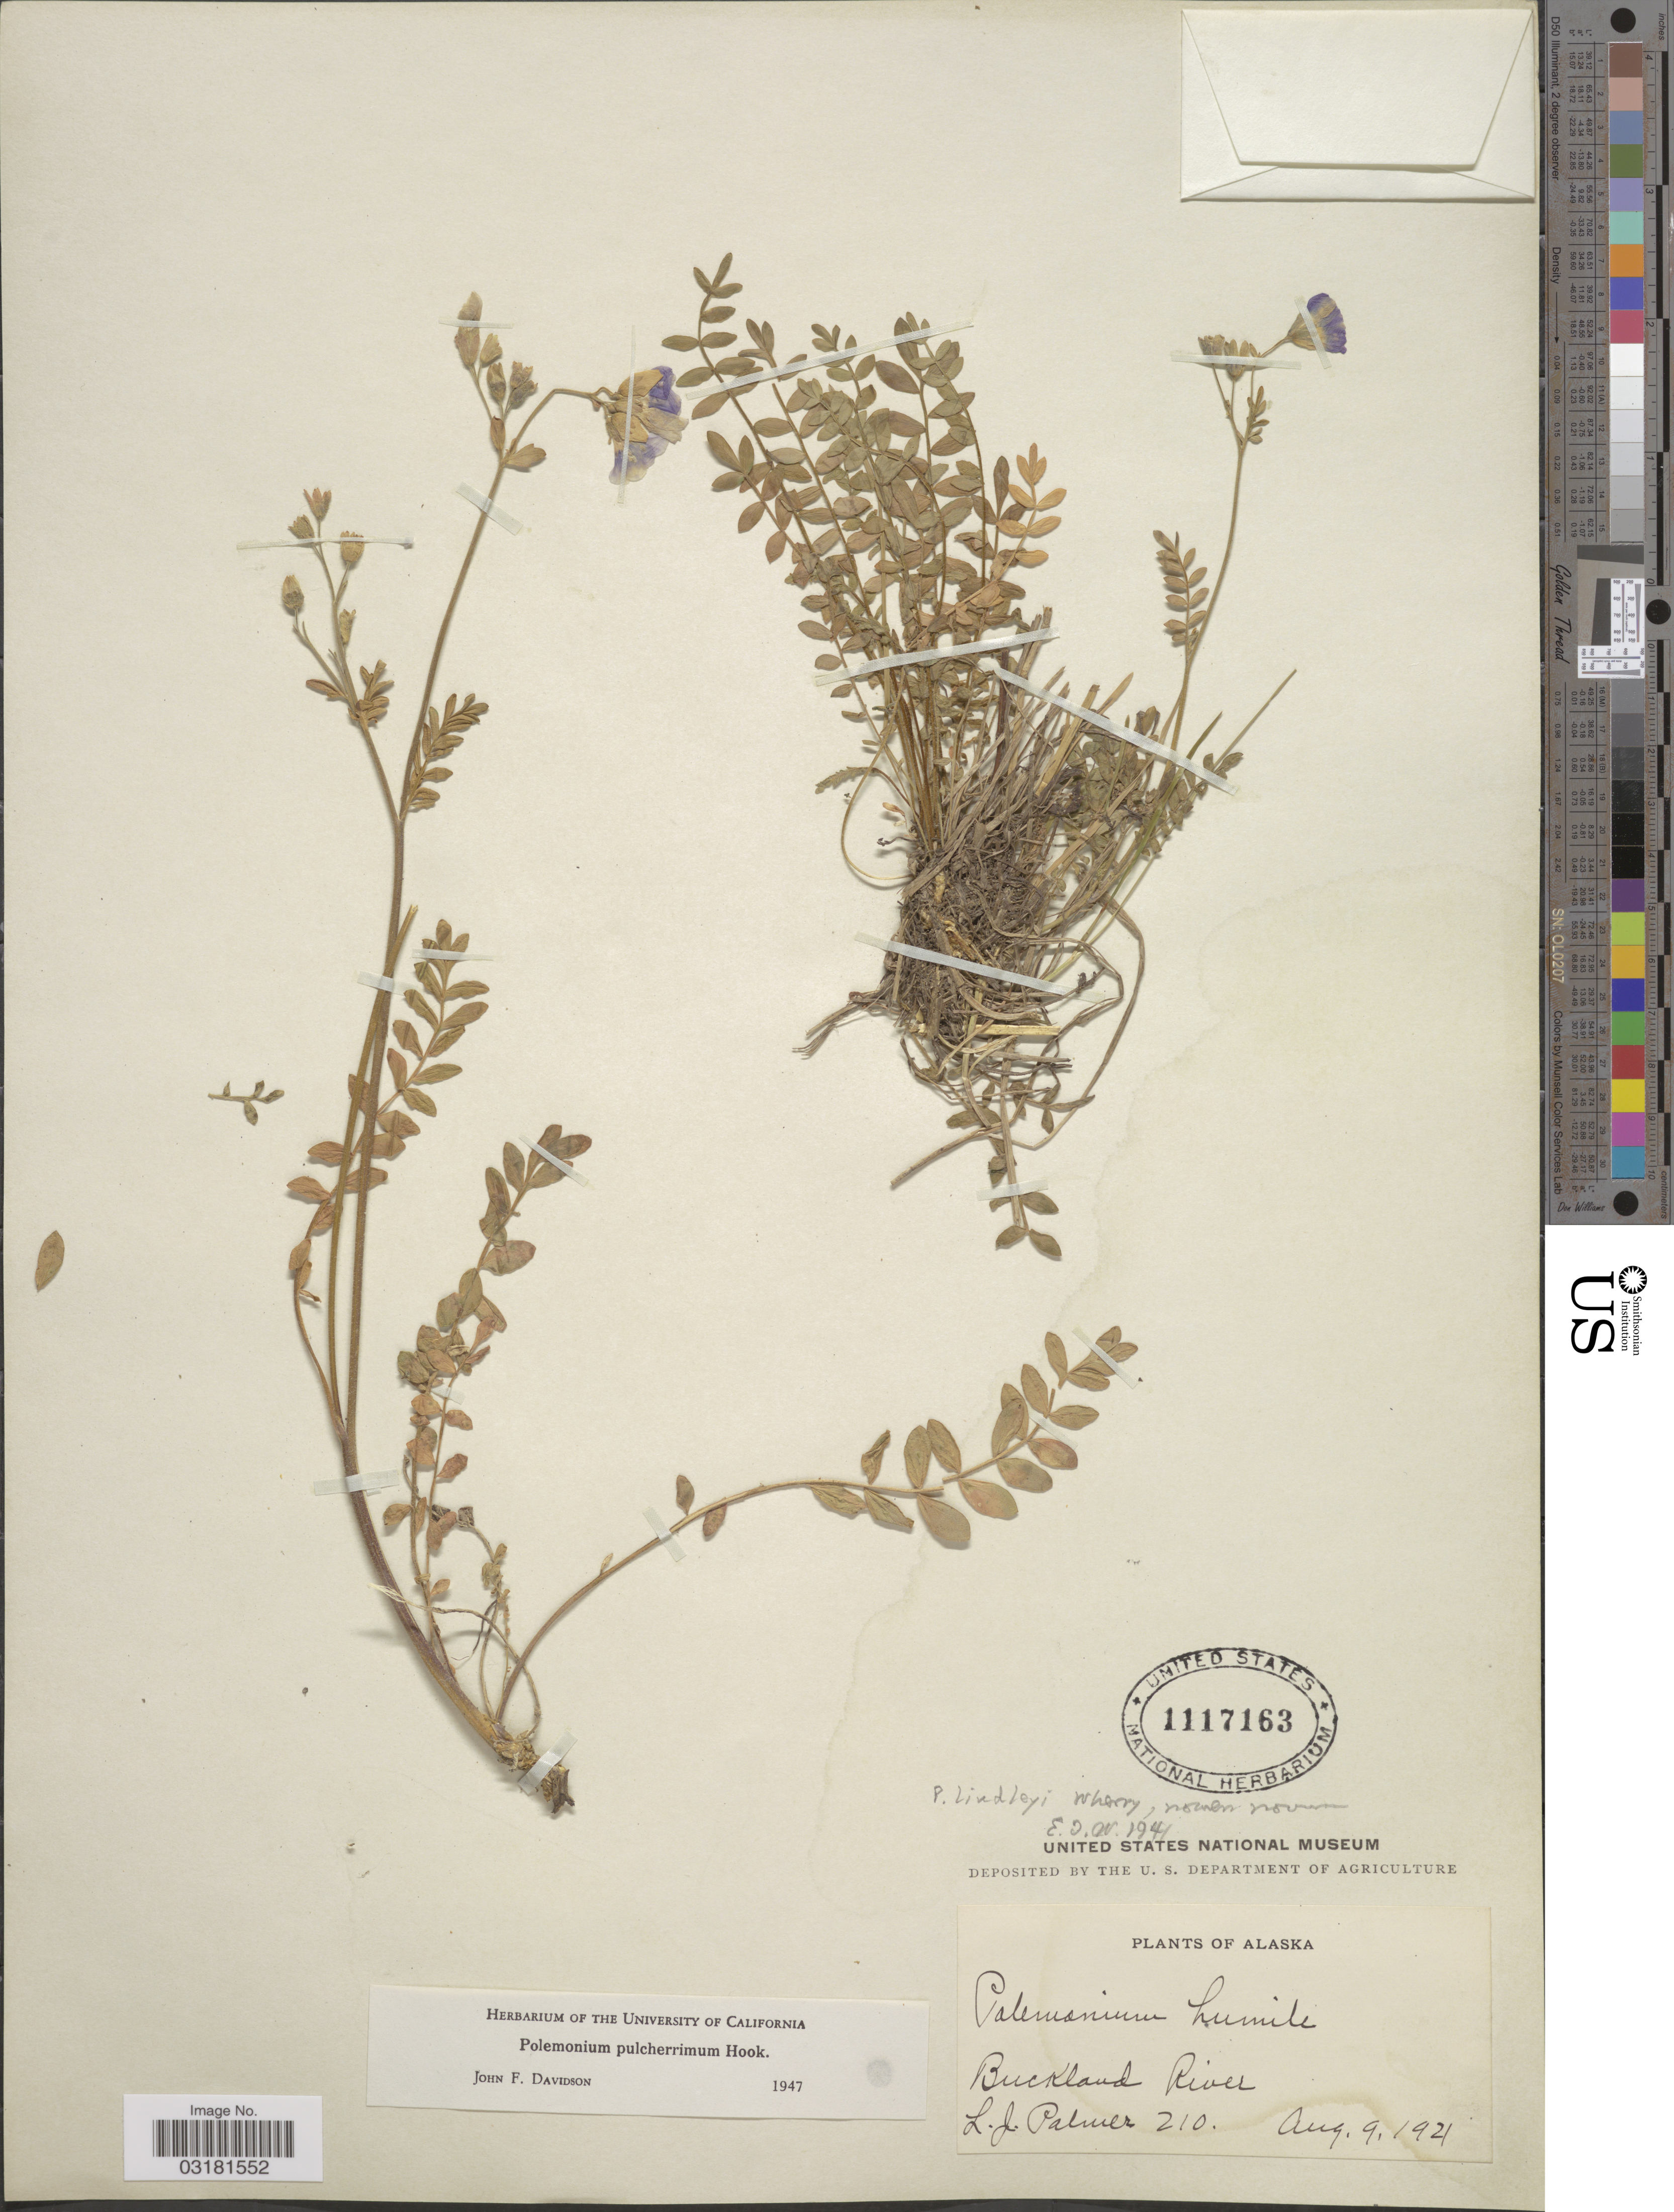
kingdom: Plantae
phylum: Tracheophyta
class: Magnoliopsida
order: Ericales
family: Polemoniaceae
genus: Polemonium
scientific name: Polemonium pulcherrimum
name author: Hook.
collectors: L. J. Palmer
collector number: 210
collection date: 1921-08-09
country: United States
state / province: Alaska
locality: Buckland River.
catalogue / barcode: US 1117163